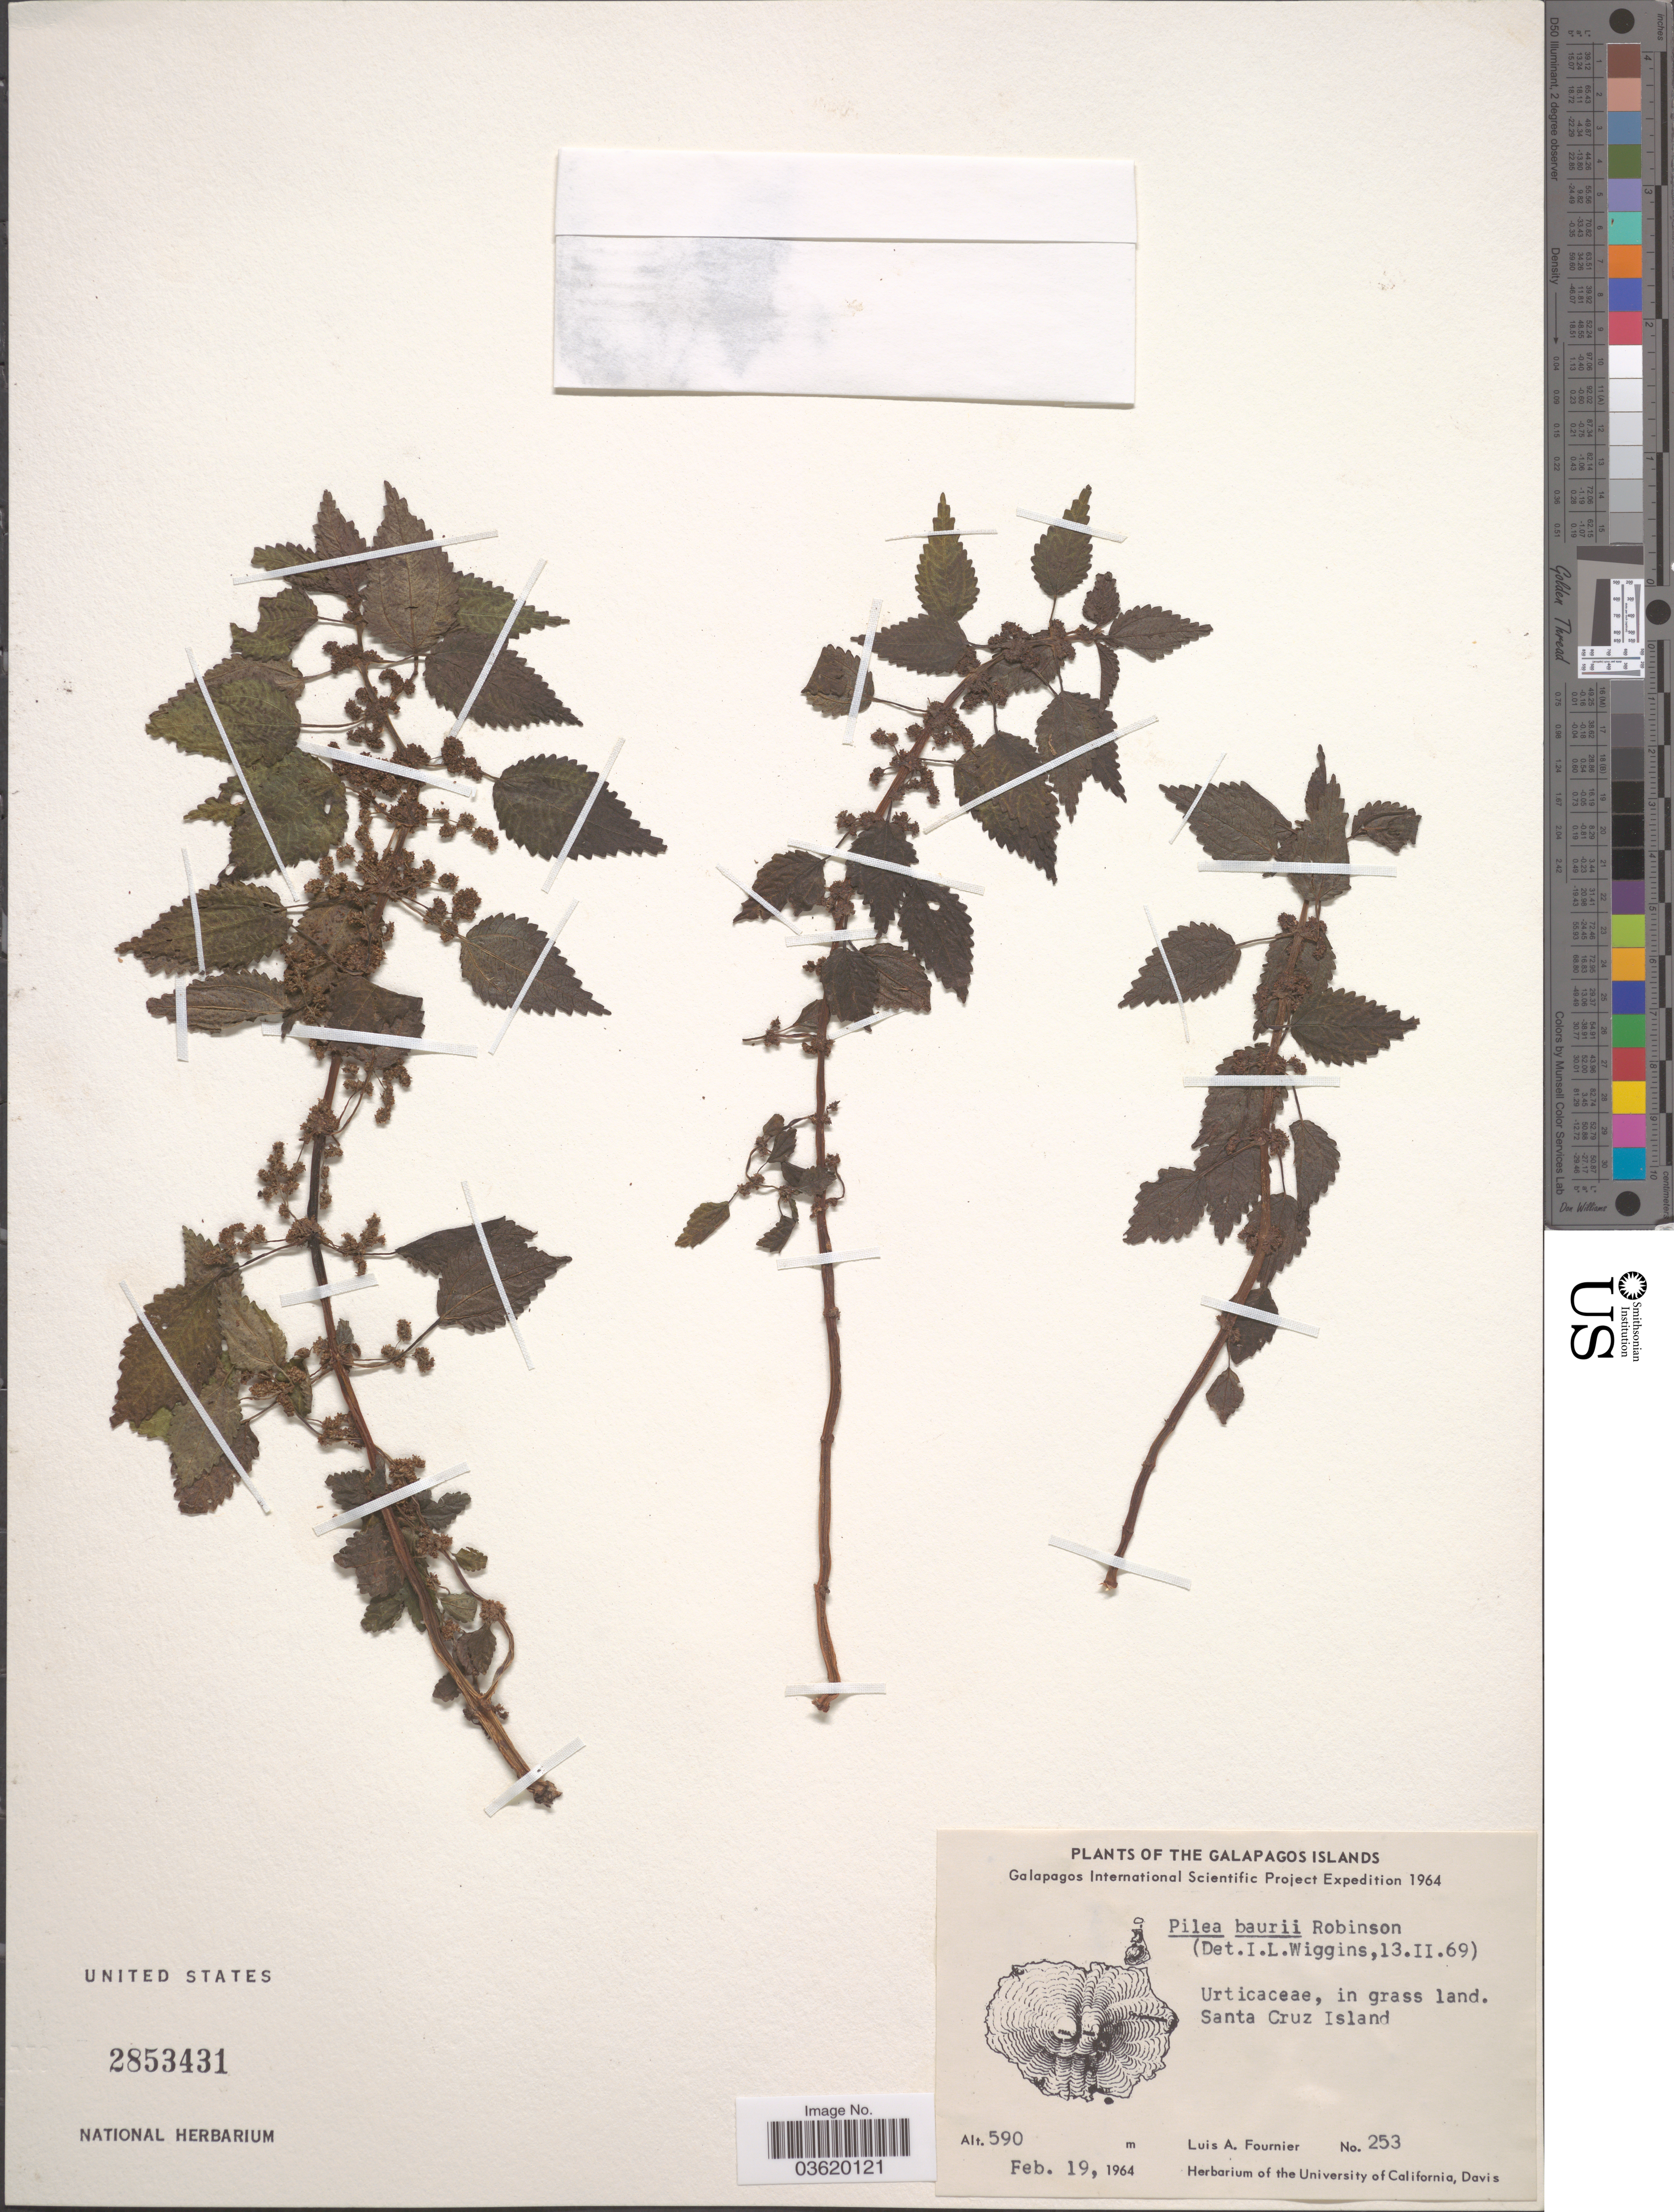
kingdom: Plantae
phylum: Tracheophyta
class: Magnoliopsida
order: Rosales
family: Urticaceae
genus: Pilea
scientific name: Pilea baurii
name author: B.L. Rob.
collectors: L. A. Fournier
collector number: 253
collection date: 1964-02-19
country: Ecuador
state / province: Colón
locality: The Galapagos Islands. Santa Cruz Island.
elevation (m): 590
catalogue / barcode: US 2853431